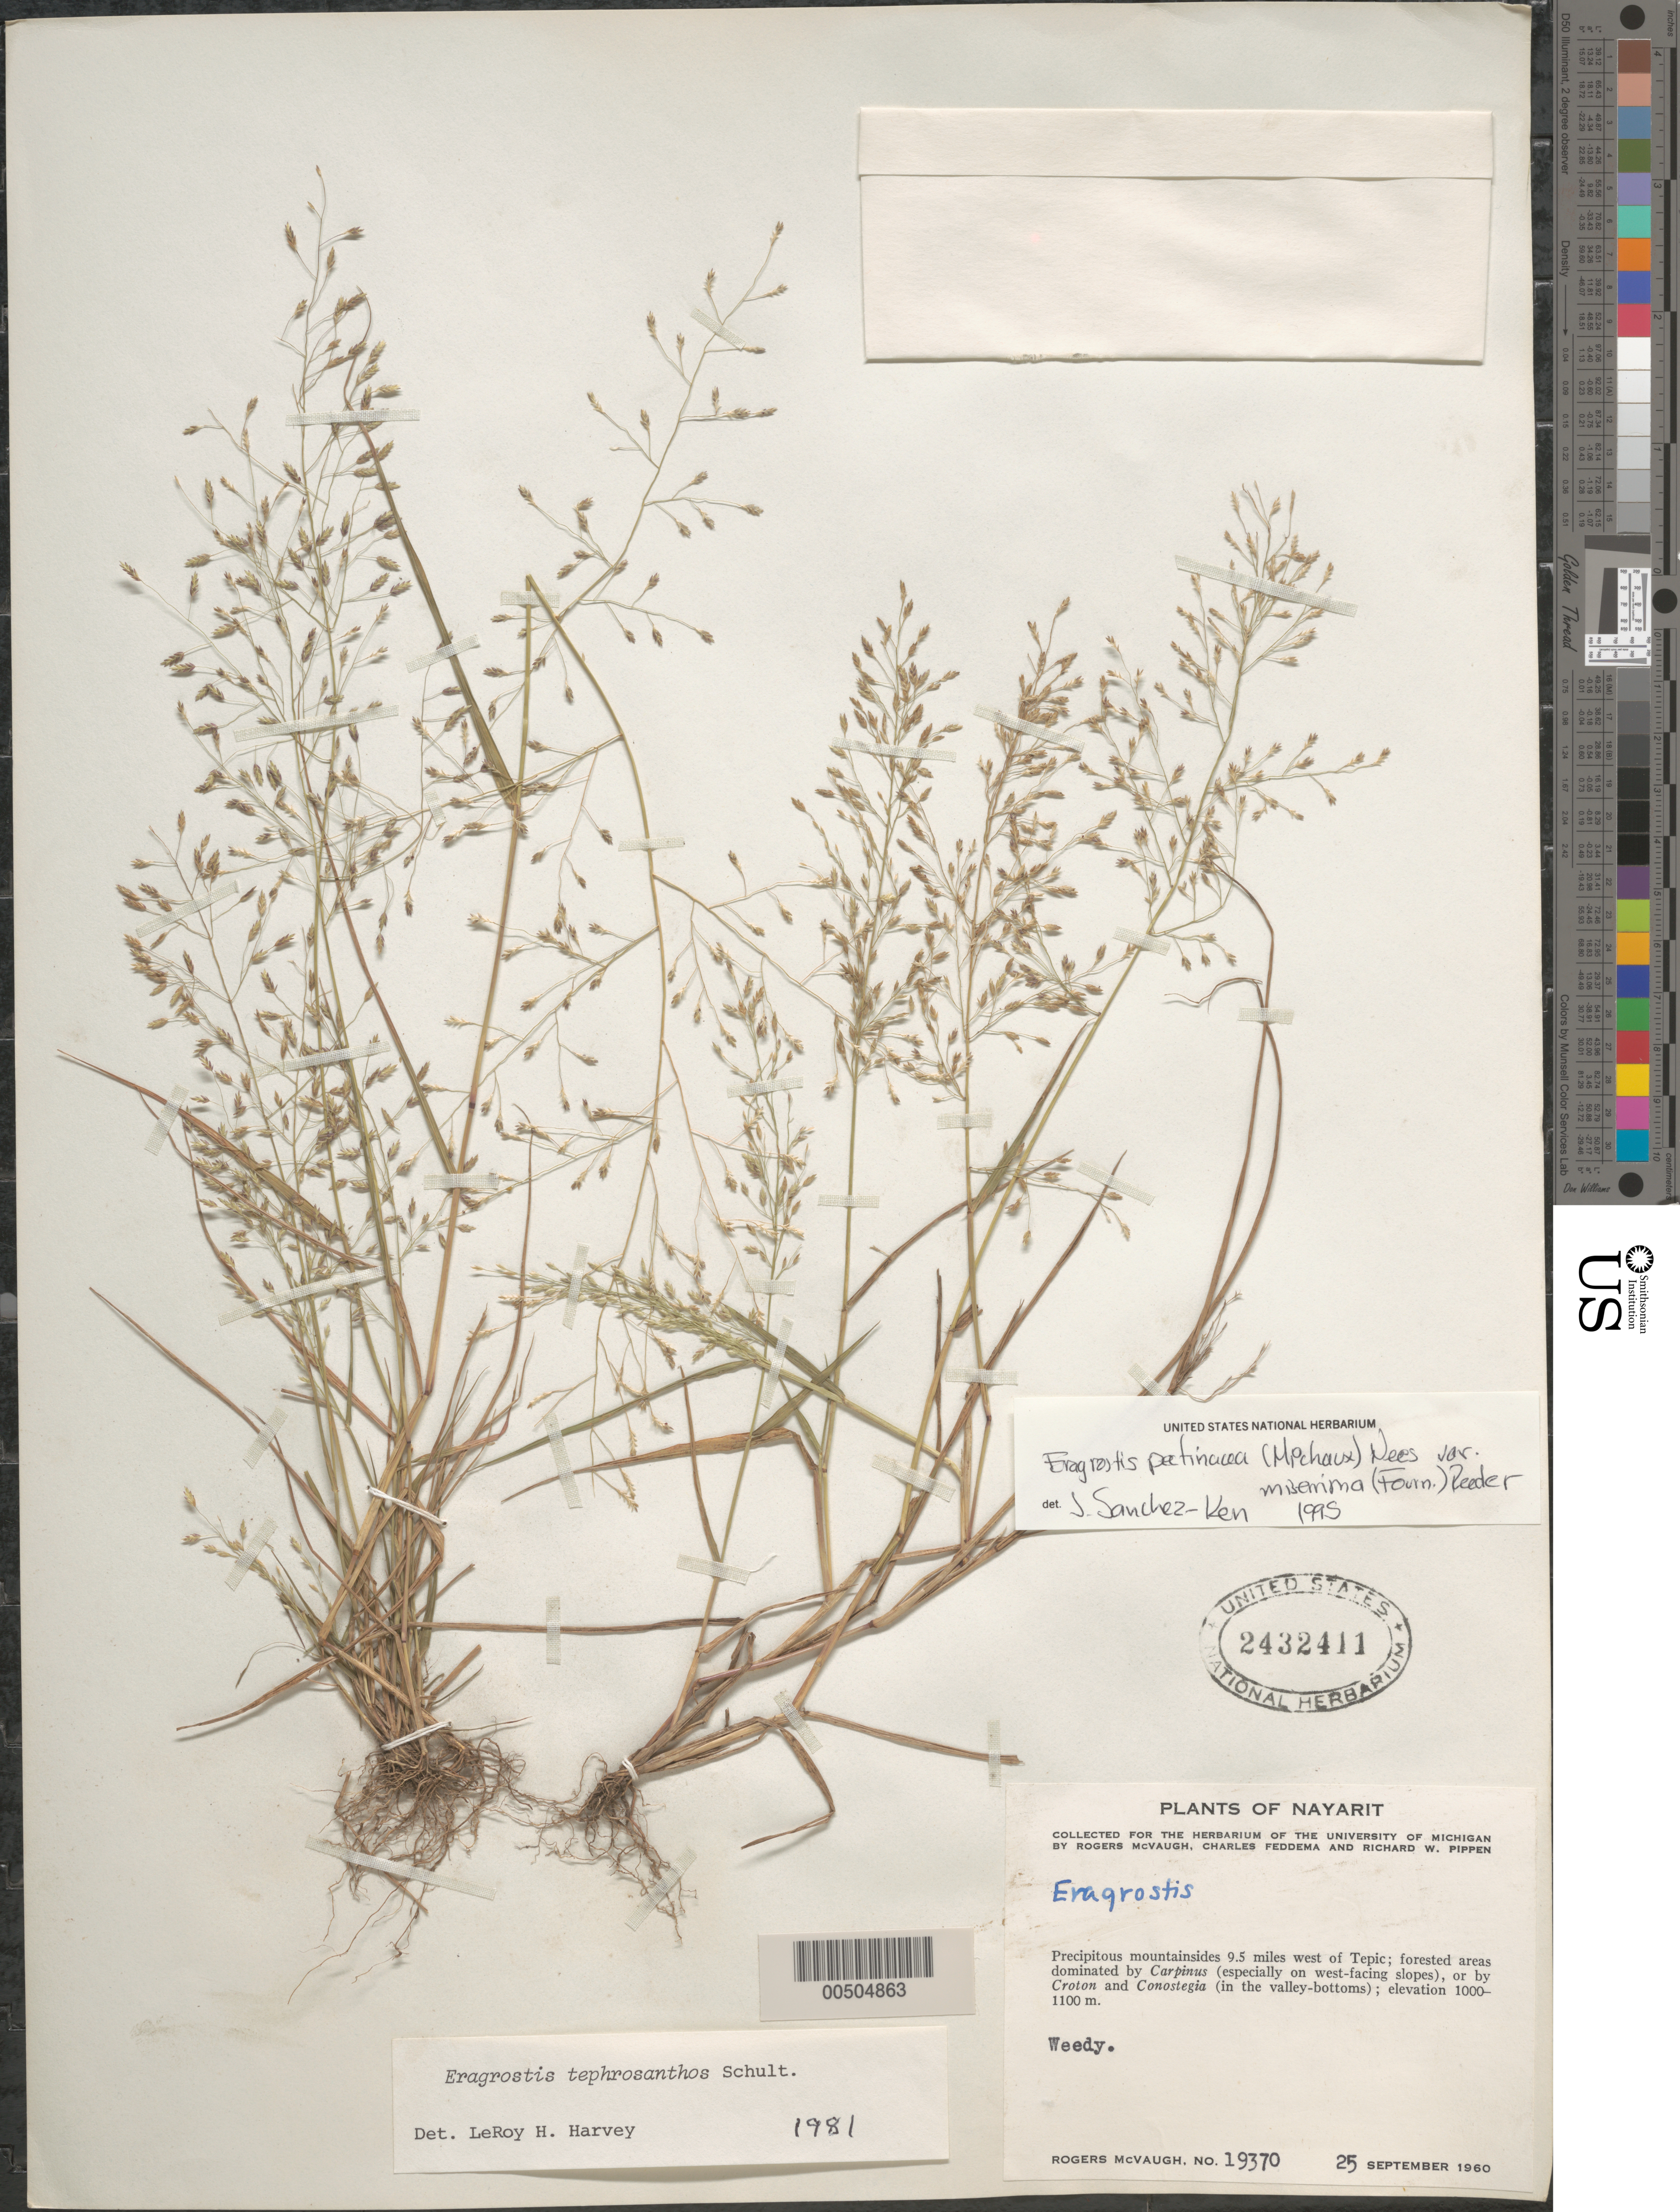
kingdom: Plantae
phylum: Tracheophyta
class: Liliopsida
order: Poales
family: Poaceae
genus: Eragrostis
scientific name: Eragrostis pectinacea var. miserrima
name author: (E. Fourn.) Reeder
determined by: Sánchez-Ken, J. G.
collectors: R. McVaugh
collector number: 19370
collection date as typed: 25 Sep 1960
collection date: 1960-09-25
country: Mexico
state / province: Nayarit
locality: Mtnsides 9.5 mi W of Tepic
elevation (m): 1000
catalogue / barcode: US 2432411